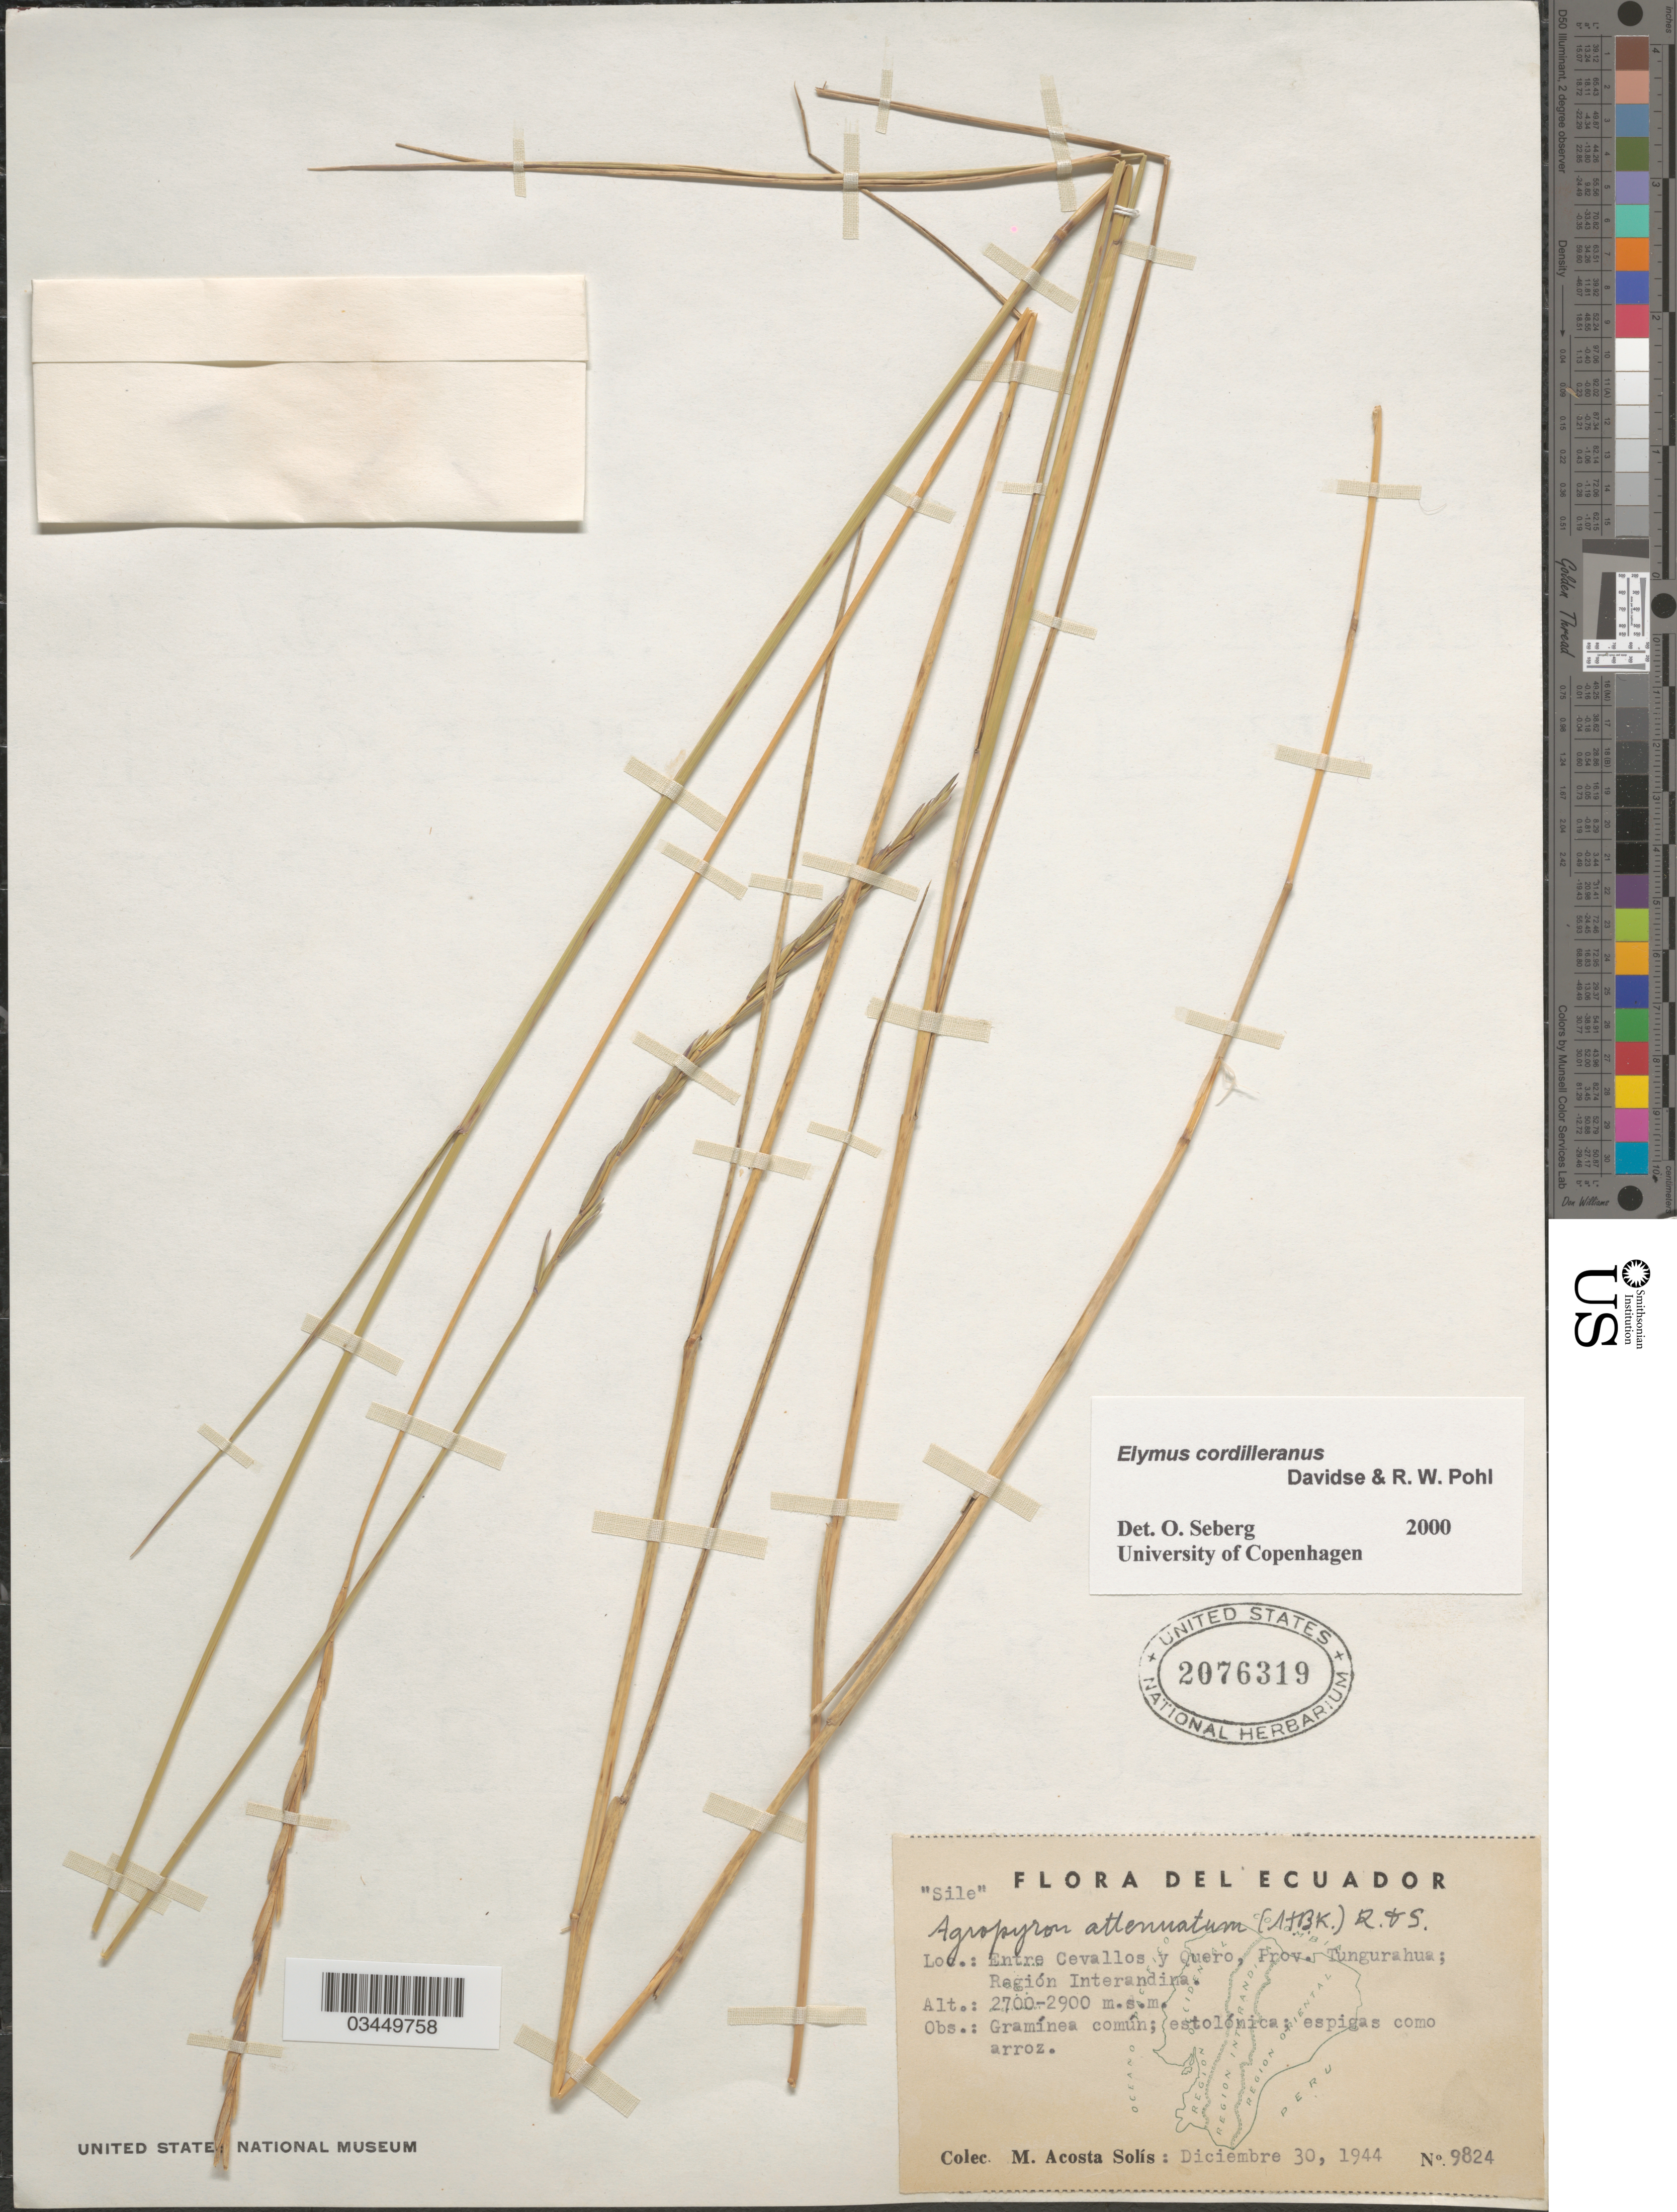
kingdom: Plantae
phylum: Tracheophyta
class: Liliopsida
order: Poales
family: Poaceae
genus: Elymus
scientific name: Elymus cordilleranus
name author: Davidse & R.W. Pohl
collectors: M. Acosta Solis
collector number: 9824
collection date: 1944-12-30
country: Ecuador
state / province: Tungurahua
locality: Entre Cevallos y Quero, Prov. Tungurahua; Región Interandina.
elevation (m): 2700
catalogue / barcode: US 2076319